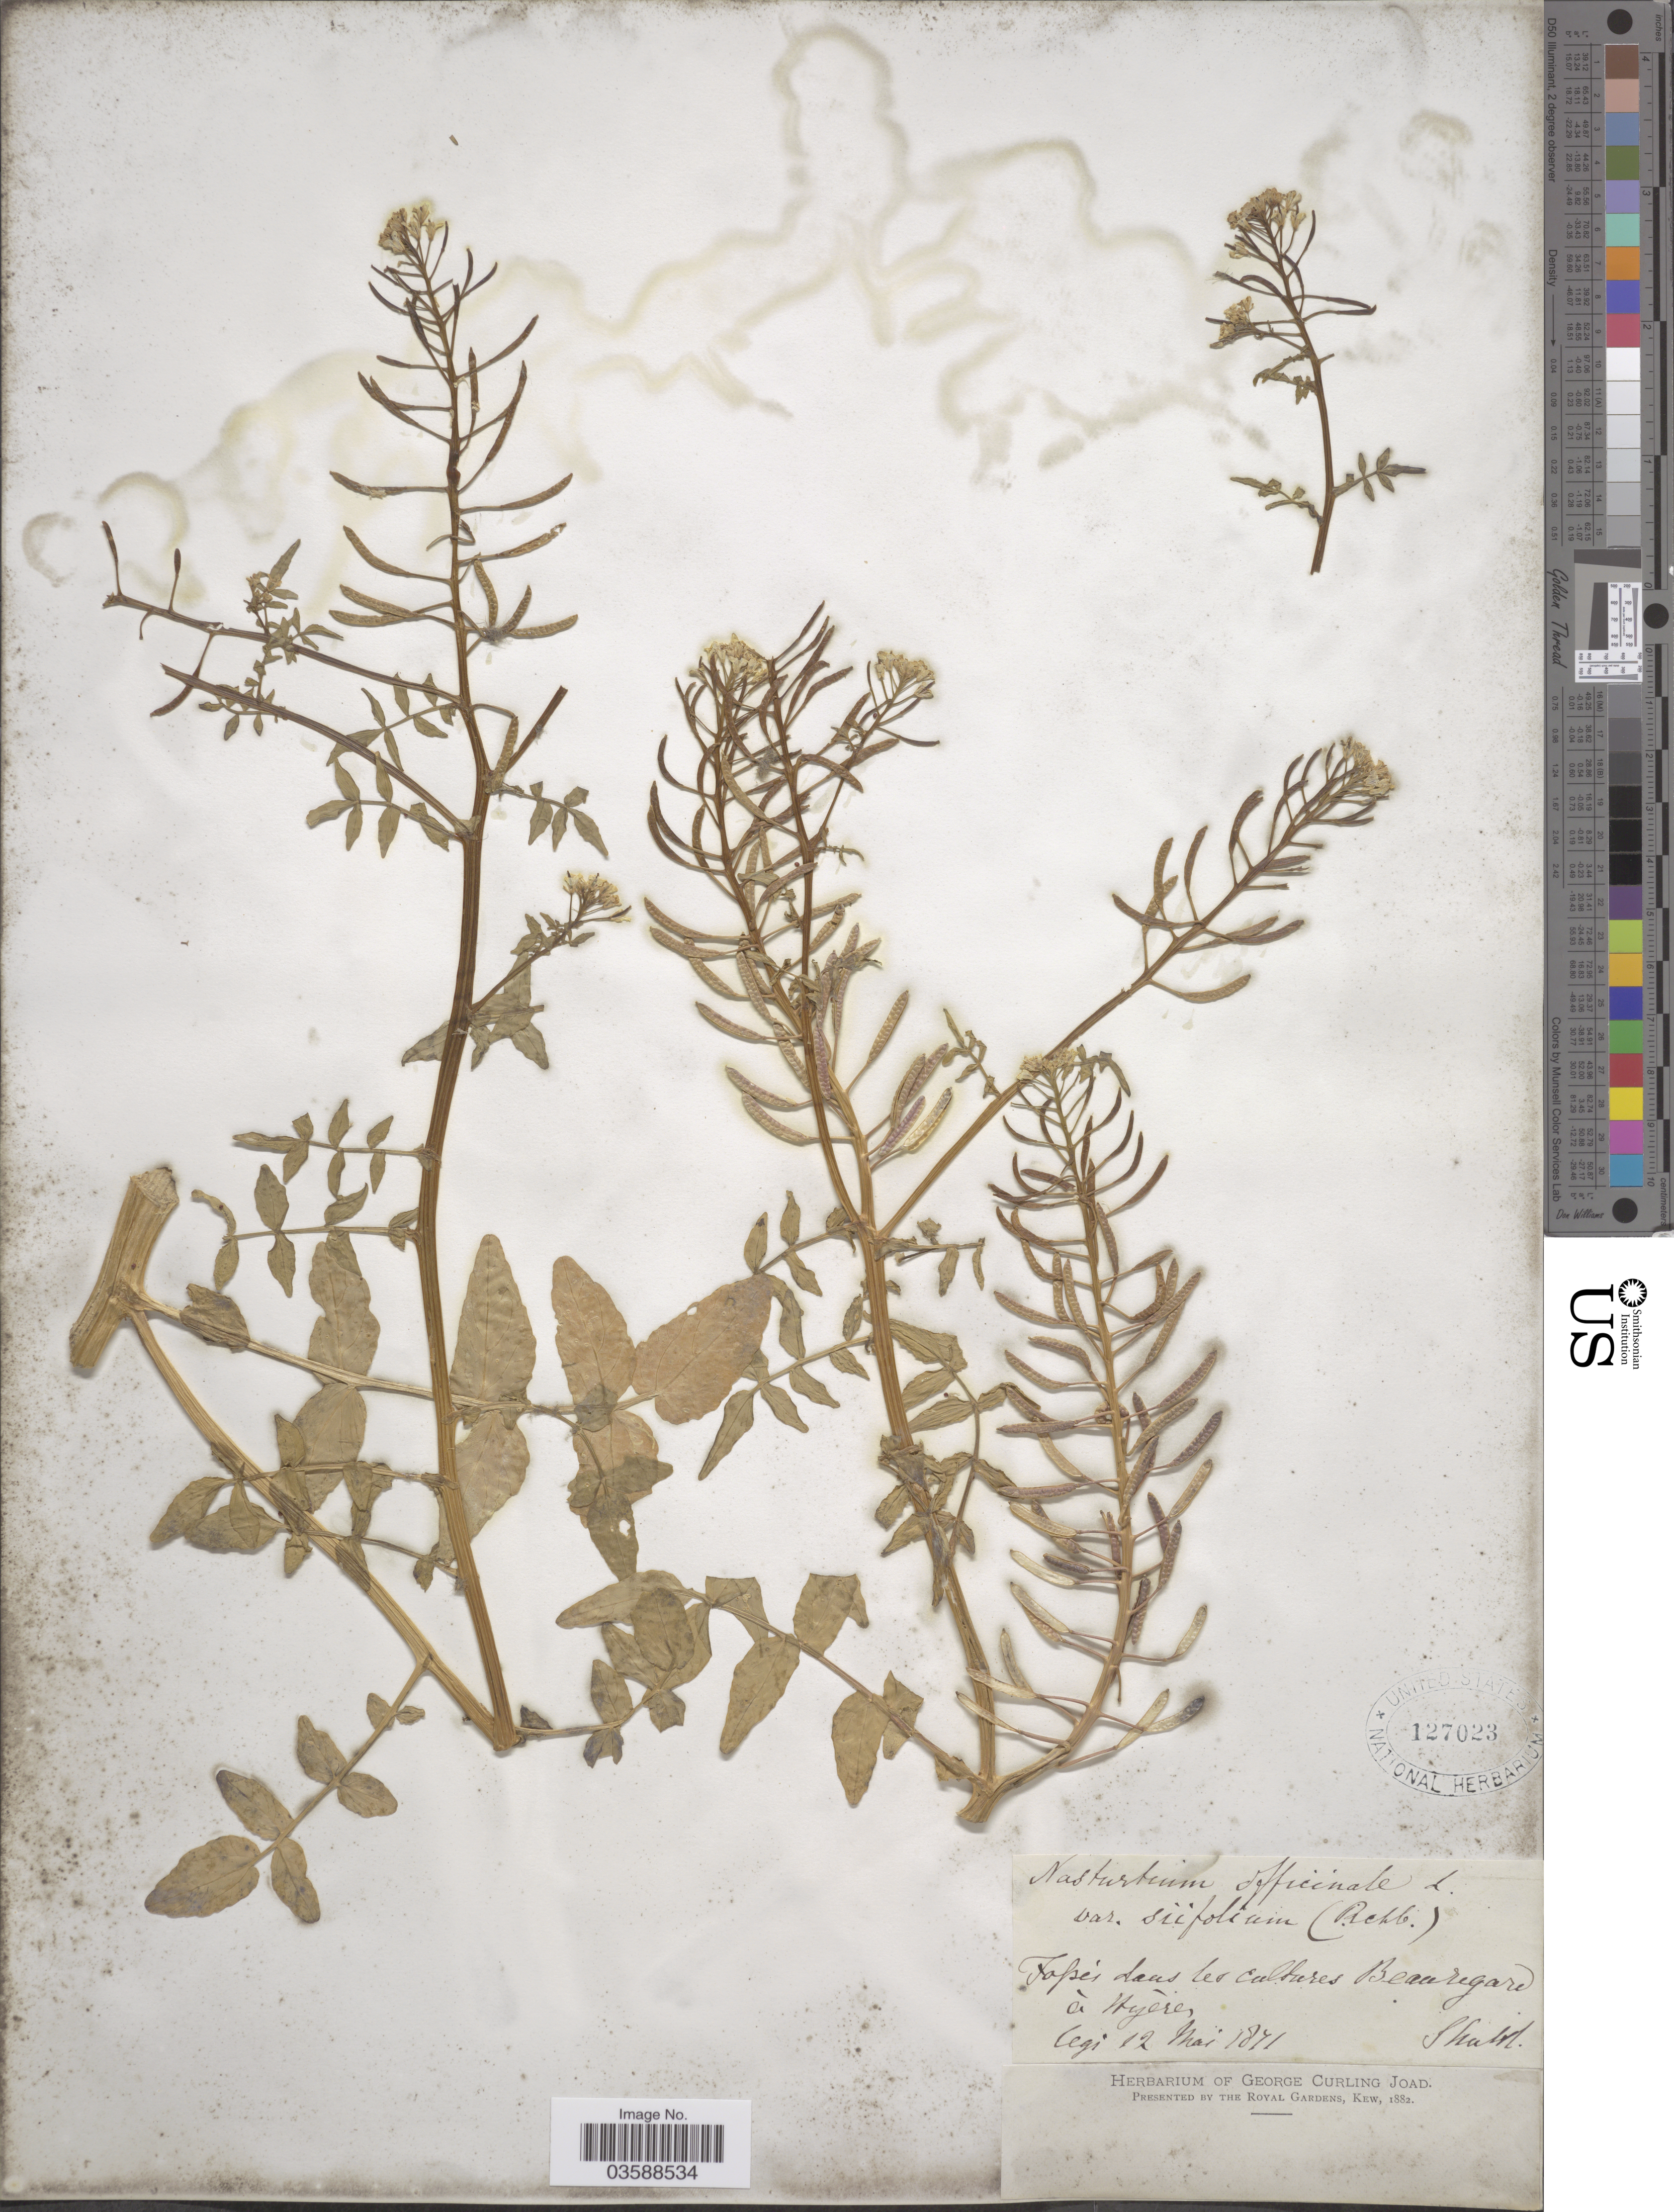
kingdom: Plantae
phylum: Tracheophyta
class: Magnoliopsida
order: Brassicales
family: Brassicaceae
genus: Nasturtium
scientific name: Nasturtium officinale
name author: R. Br.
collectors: Shuttl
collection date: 1871-05-12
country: France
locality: Fosses dans les cultures Beauregard à Hyeres.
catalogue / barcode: US 127023